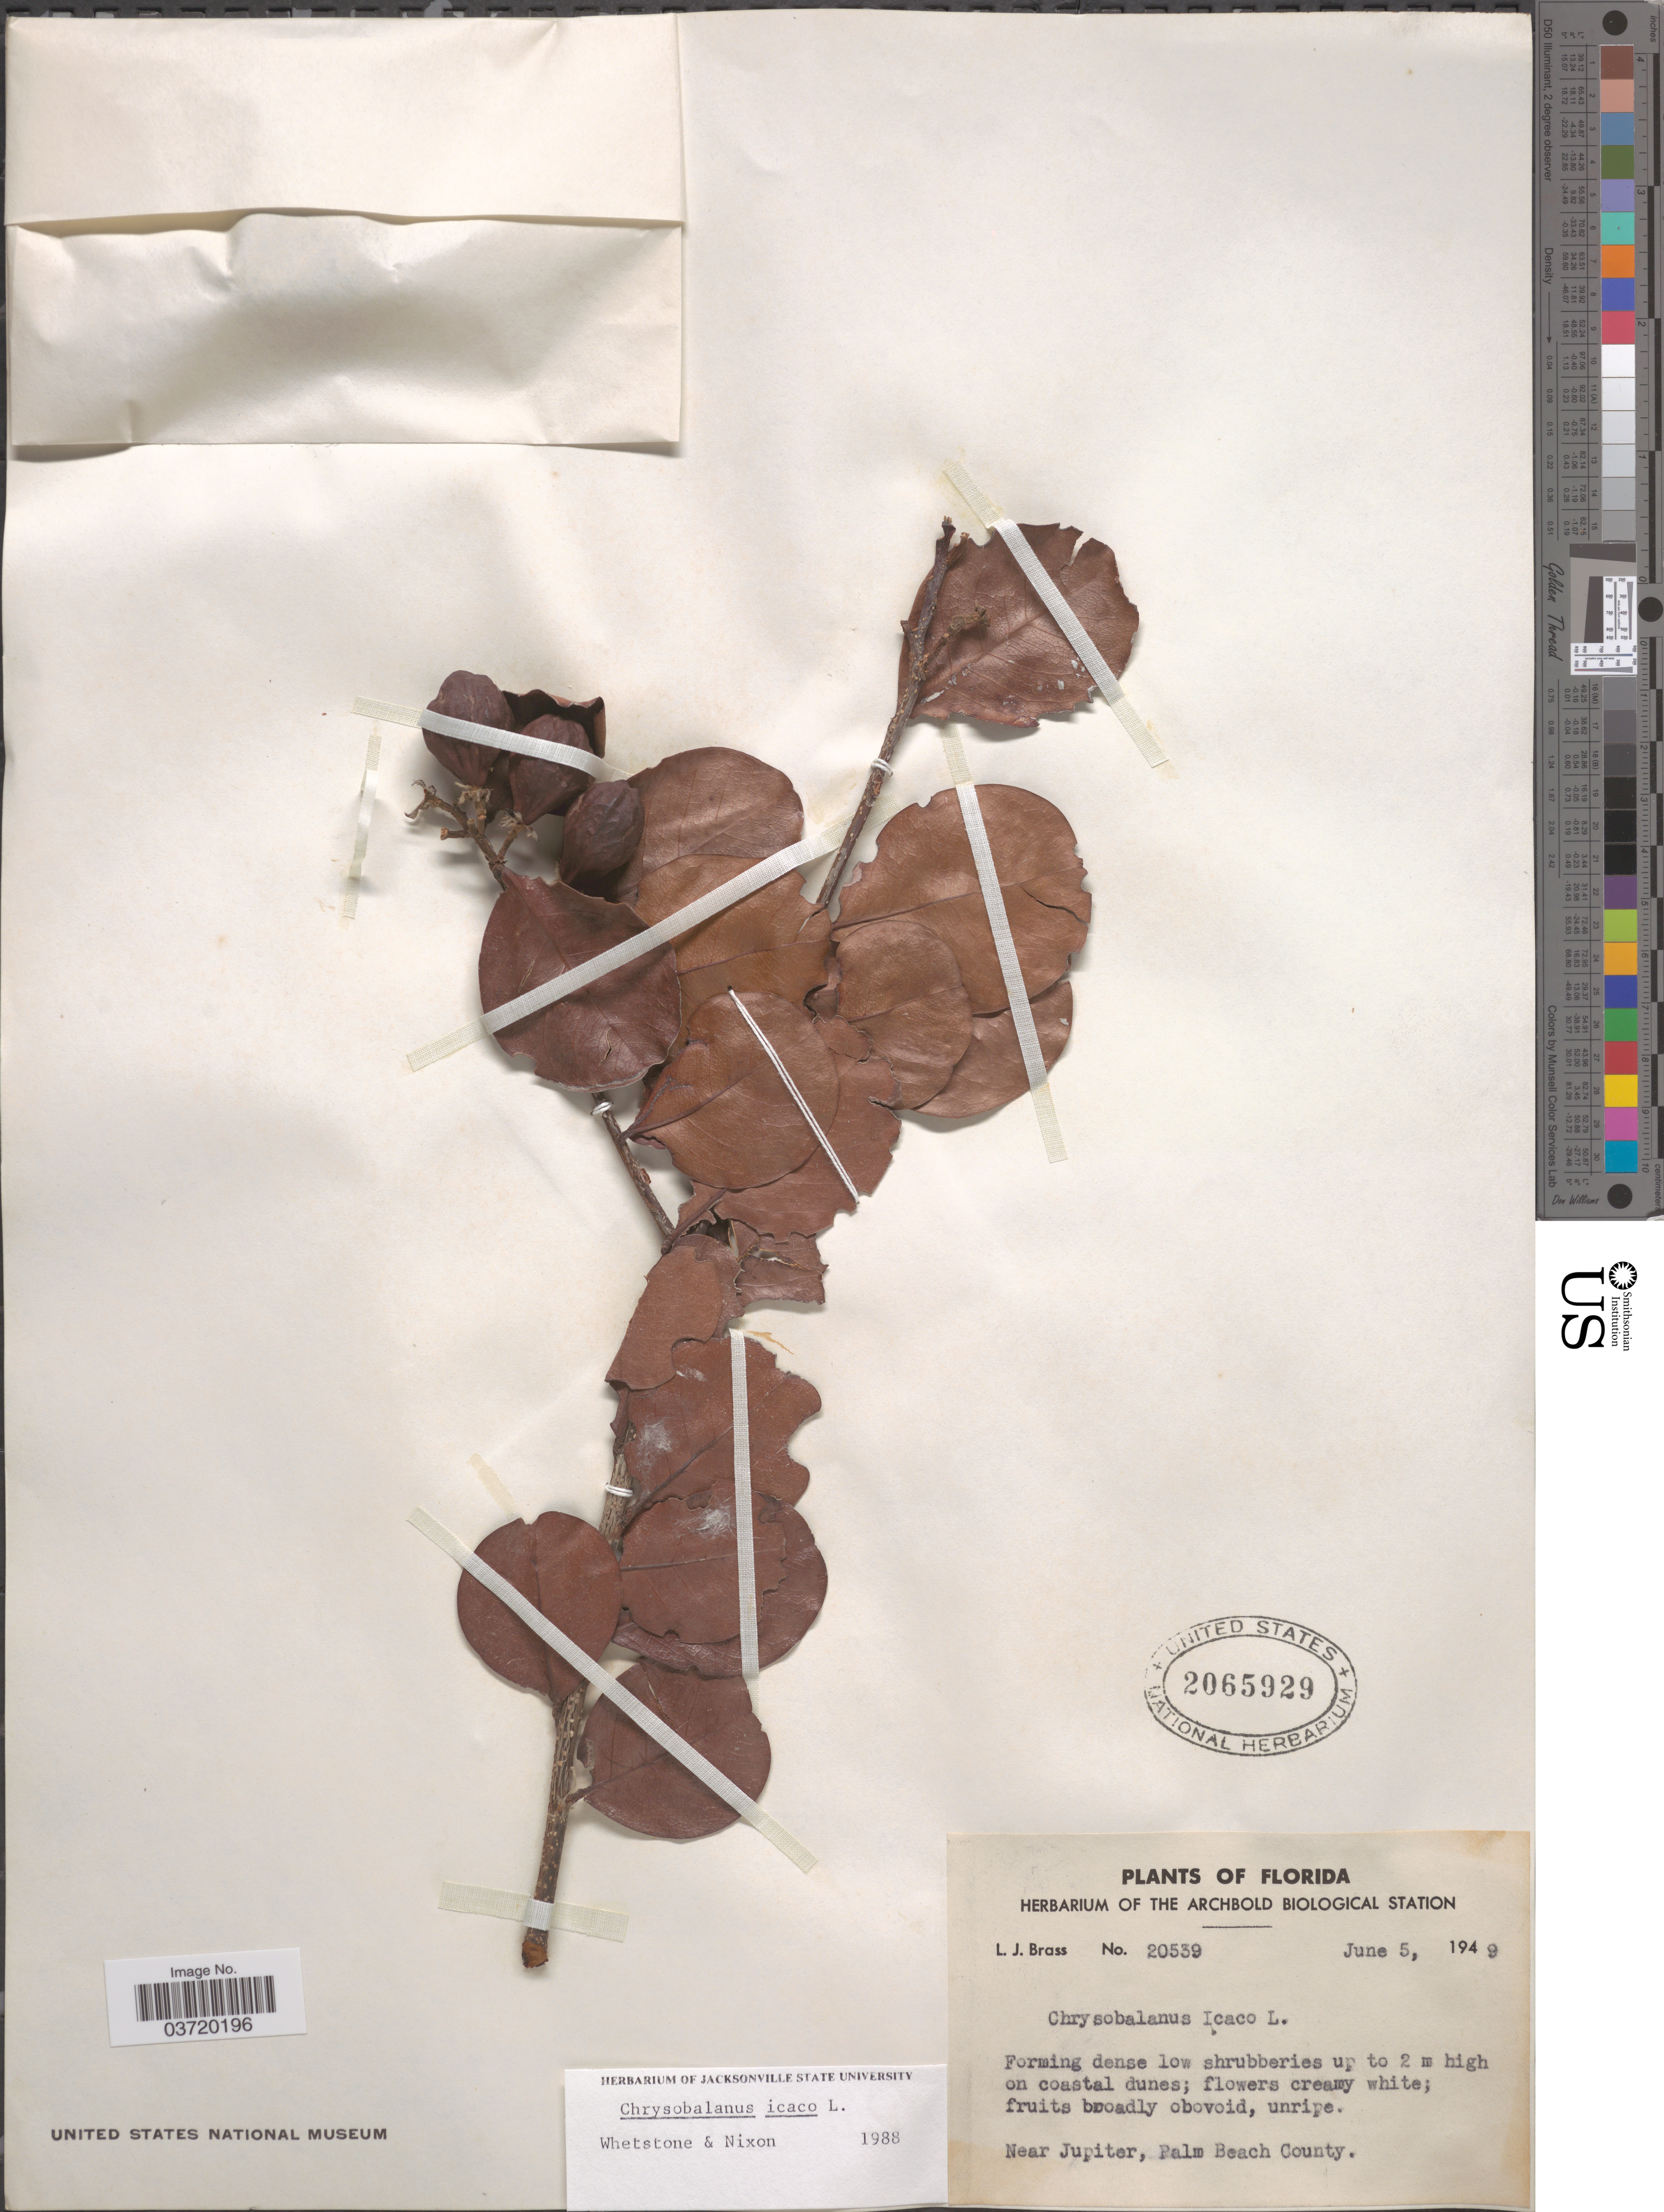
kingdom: Plantae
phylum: Tracheophyta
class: Magnoliopsida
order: Malpighiales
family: Chrysobalanaceae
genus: Chrysobalanus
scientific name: Chrysobalanus icaco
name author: L.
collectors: L. J. Brass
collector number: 20539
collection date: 1949-06-05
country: United States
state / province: Florida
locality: Near Jupiter, Palm Beach County.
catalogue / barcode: US 2065929